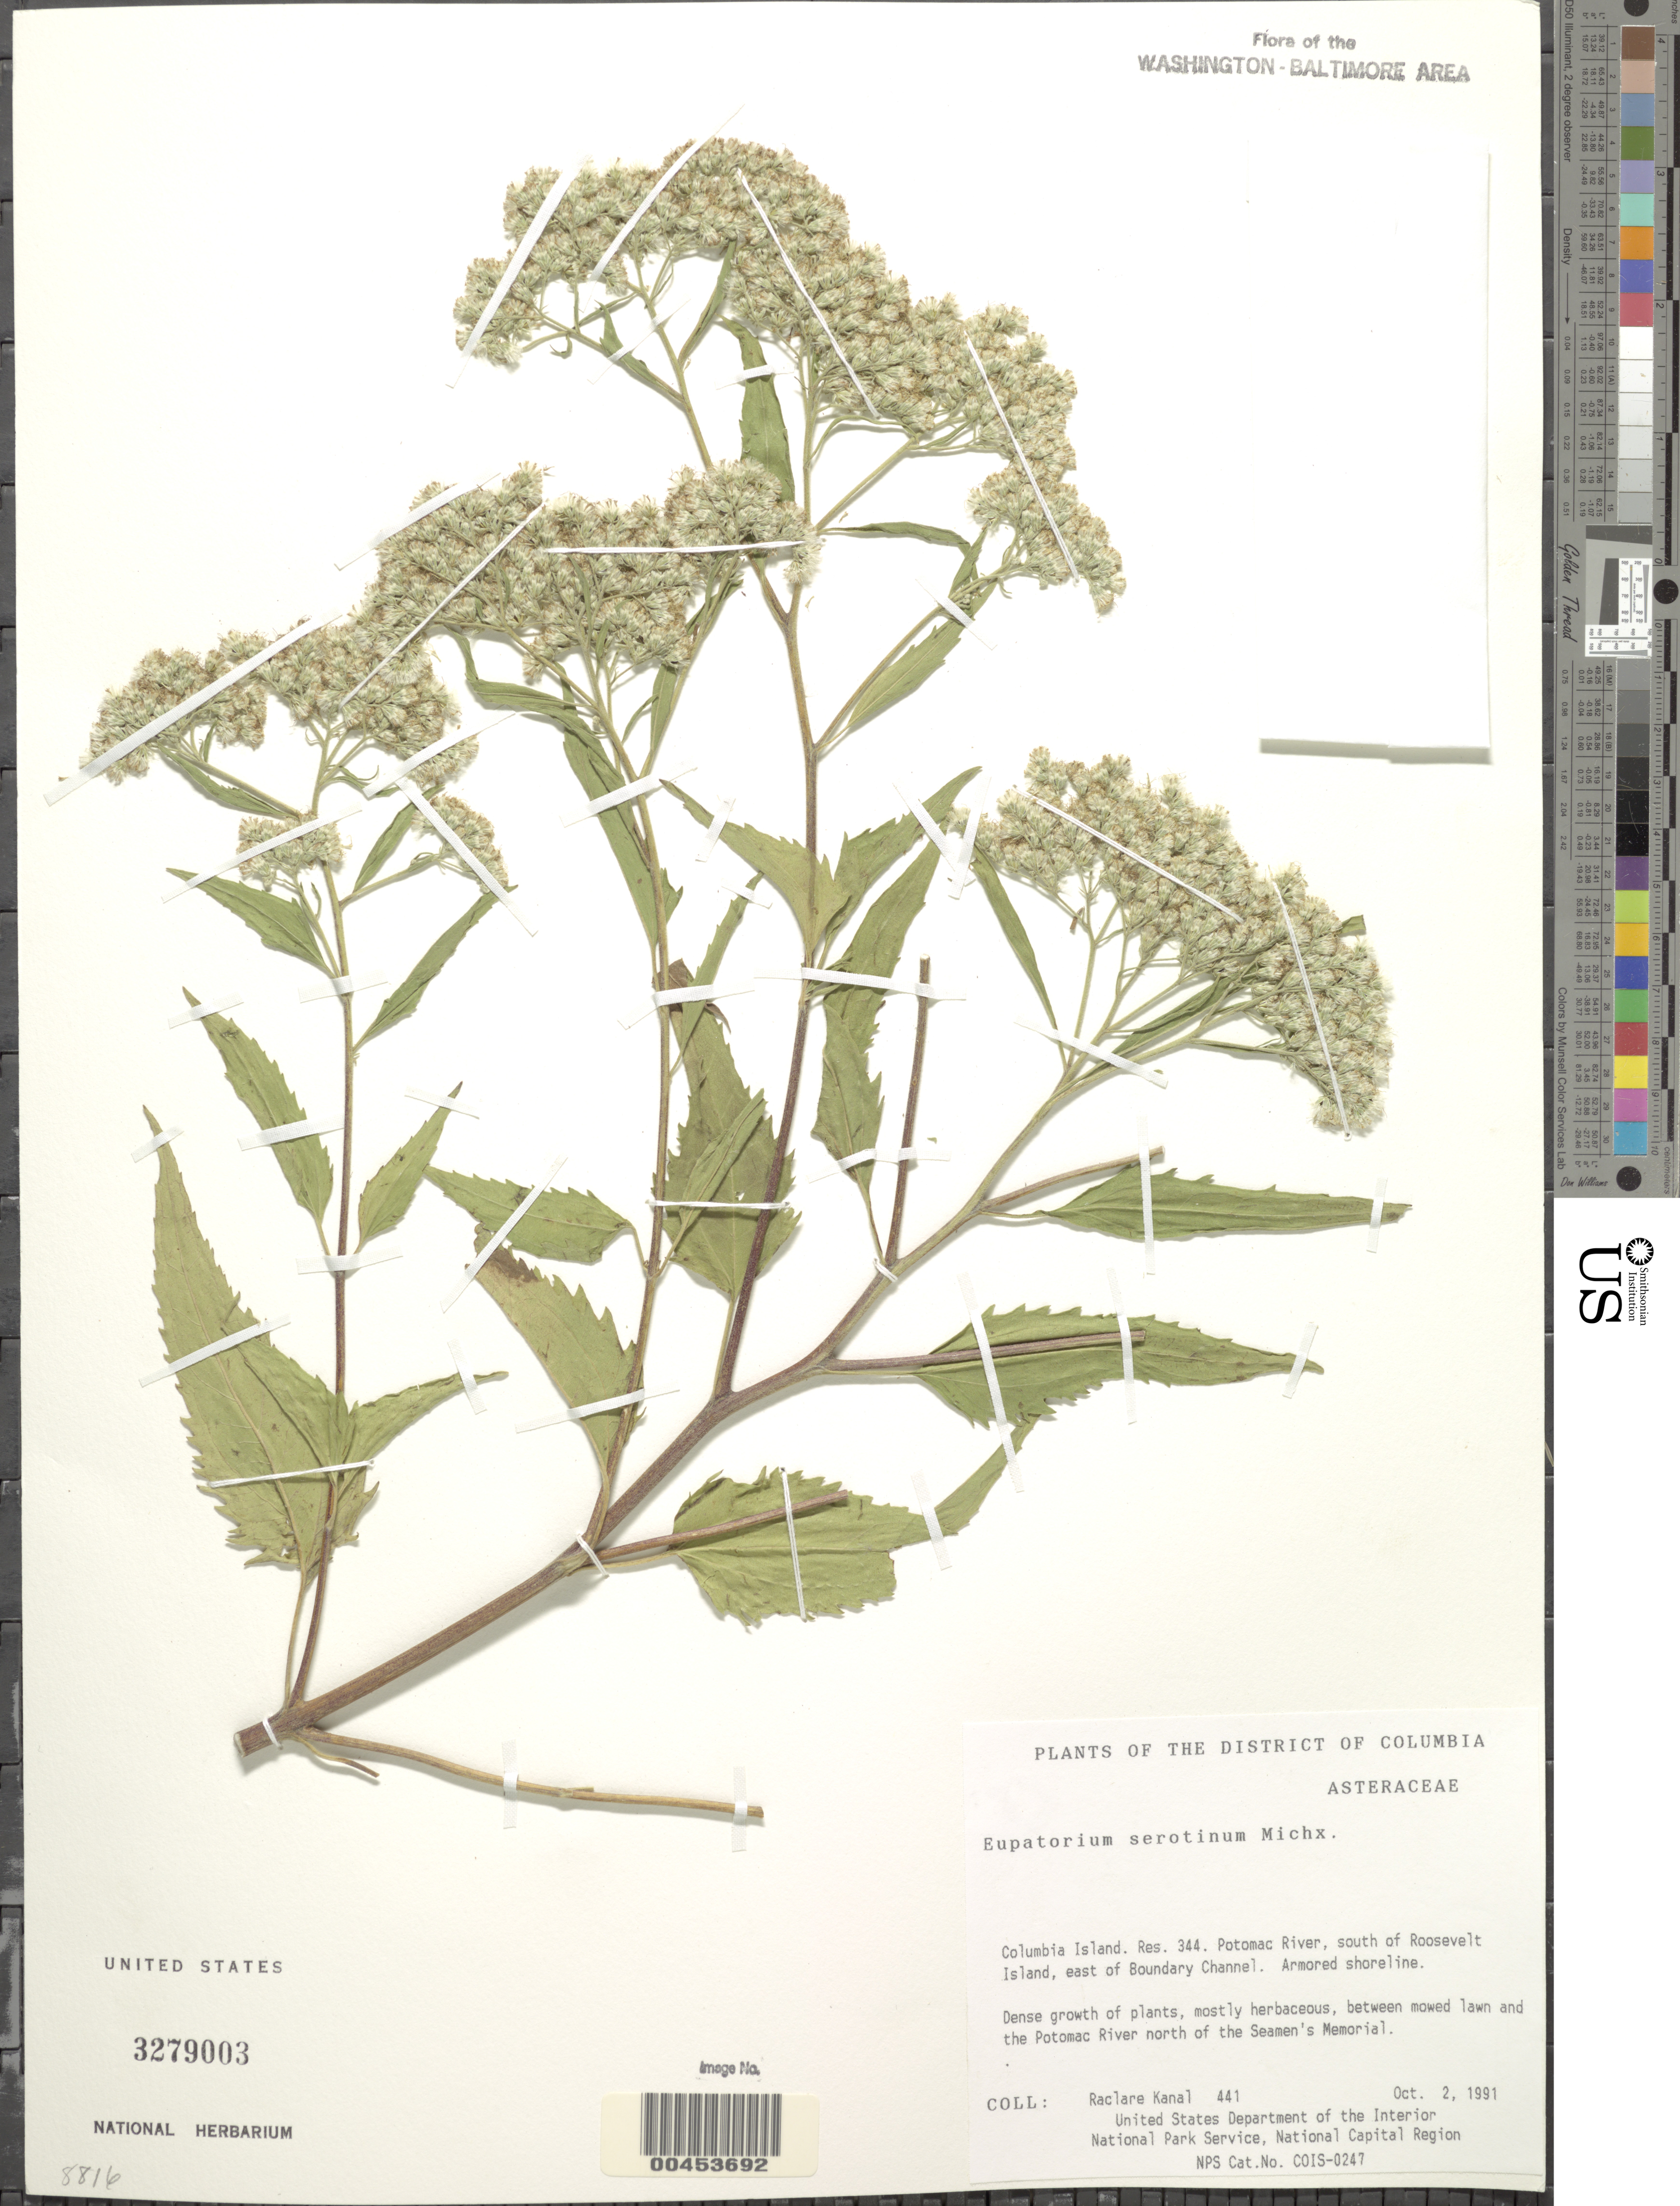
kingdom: Plantae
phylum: Tracheophyta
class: Magnoliopsida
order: Asterales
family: Asteraceae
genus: Eupatorium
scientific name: Eupatorium serotinum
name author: Michx.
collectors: R. Kanal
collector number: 441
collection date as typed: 02 Oct 1991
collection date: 1991-10-02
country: United States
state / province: District of Columbia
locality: Columbia Island, Res 344, Potomac River, S of Roosevelt Island, E of Boundary Channel, N of Seamen's Memorial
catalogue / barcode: US 3279003